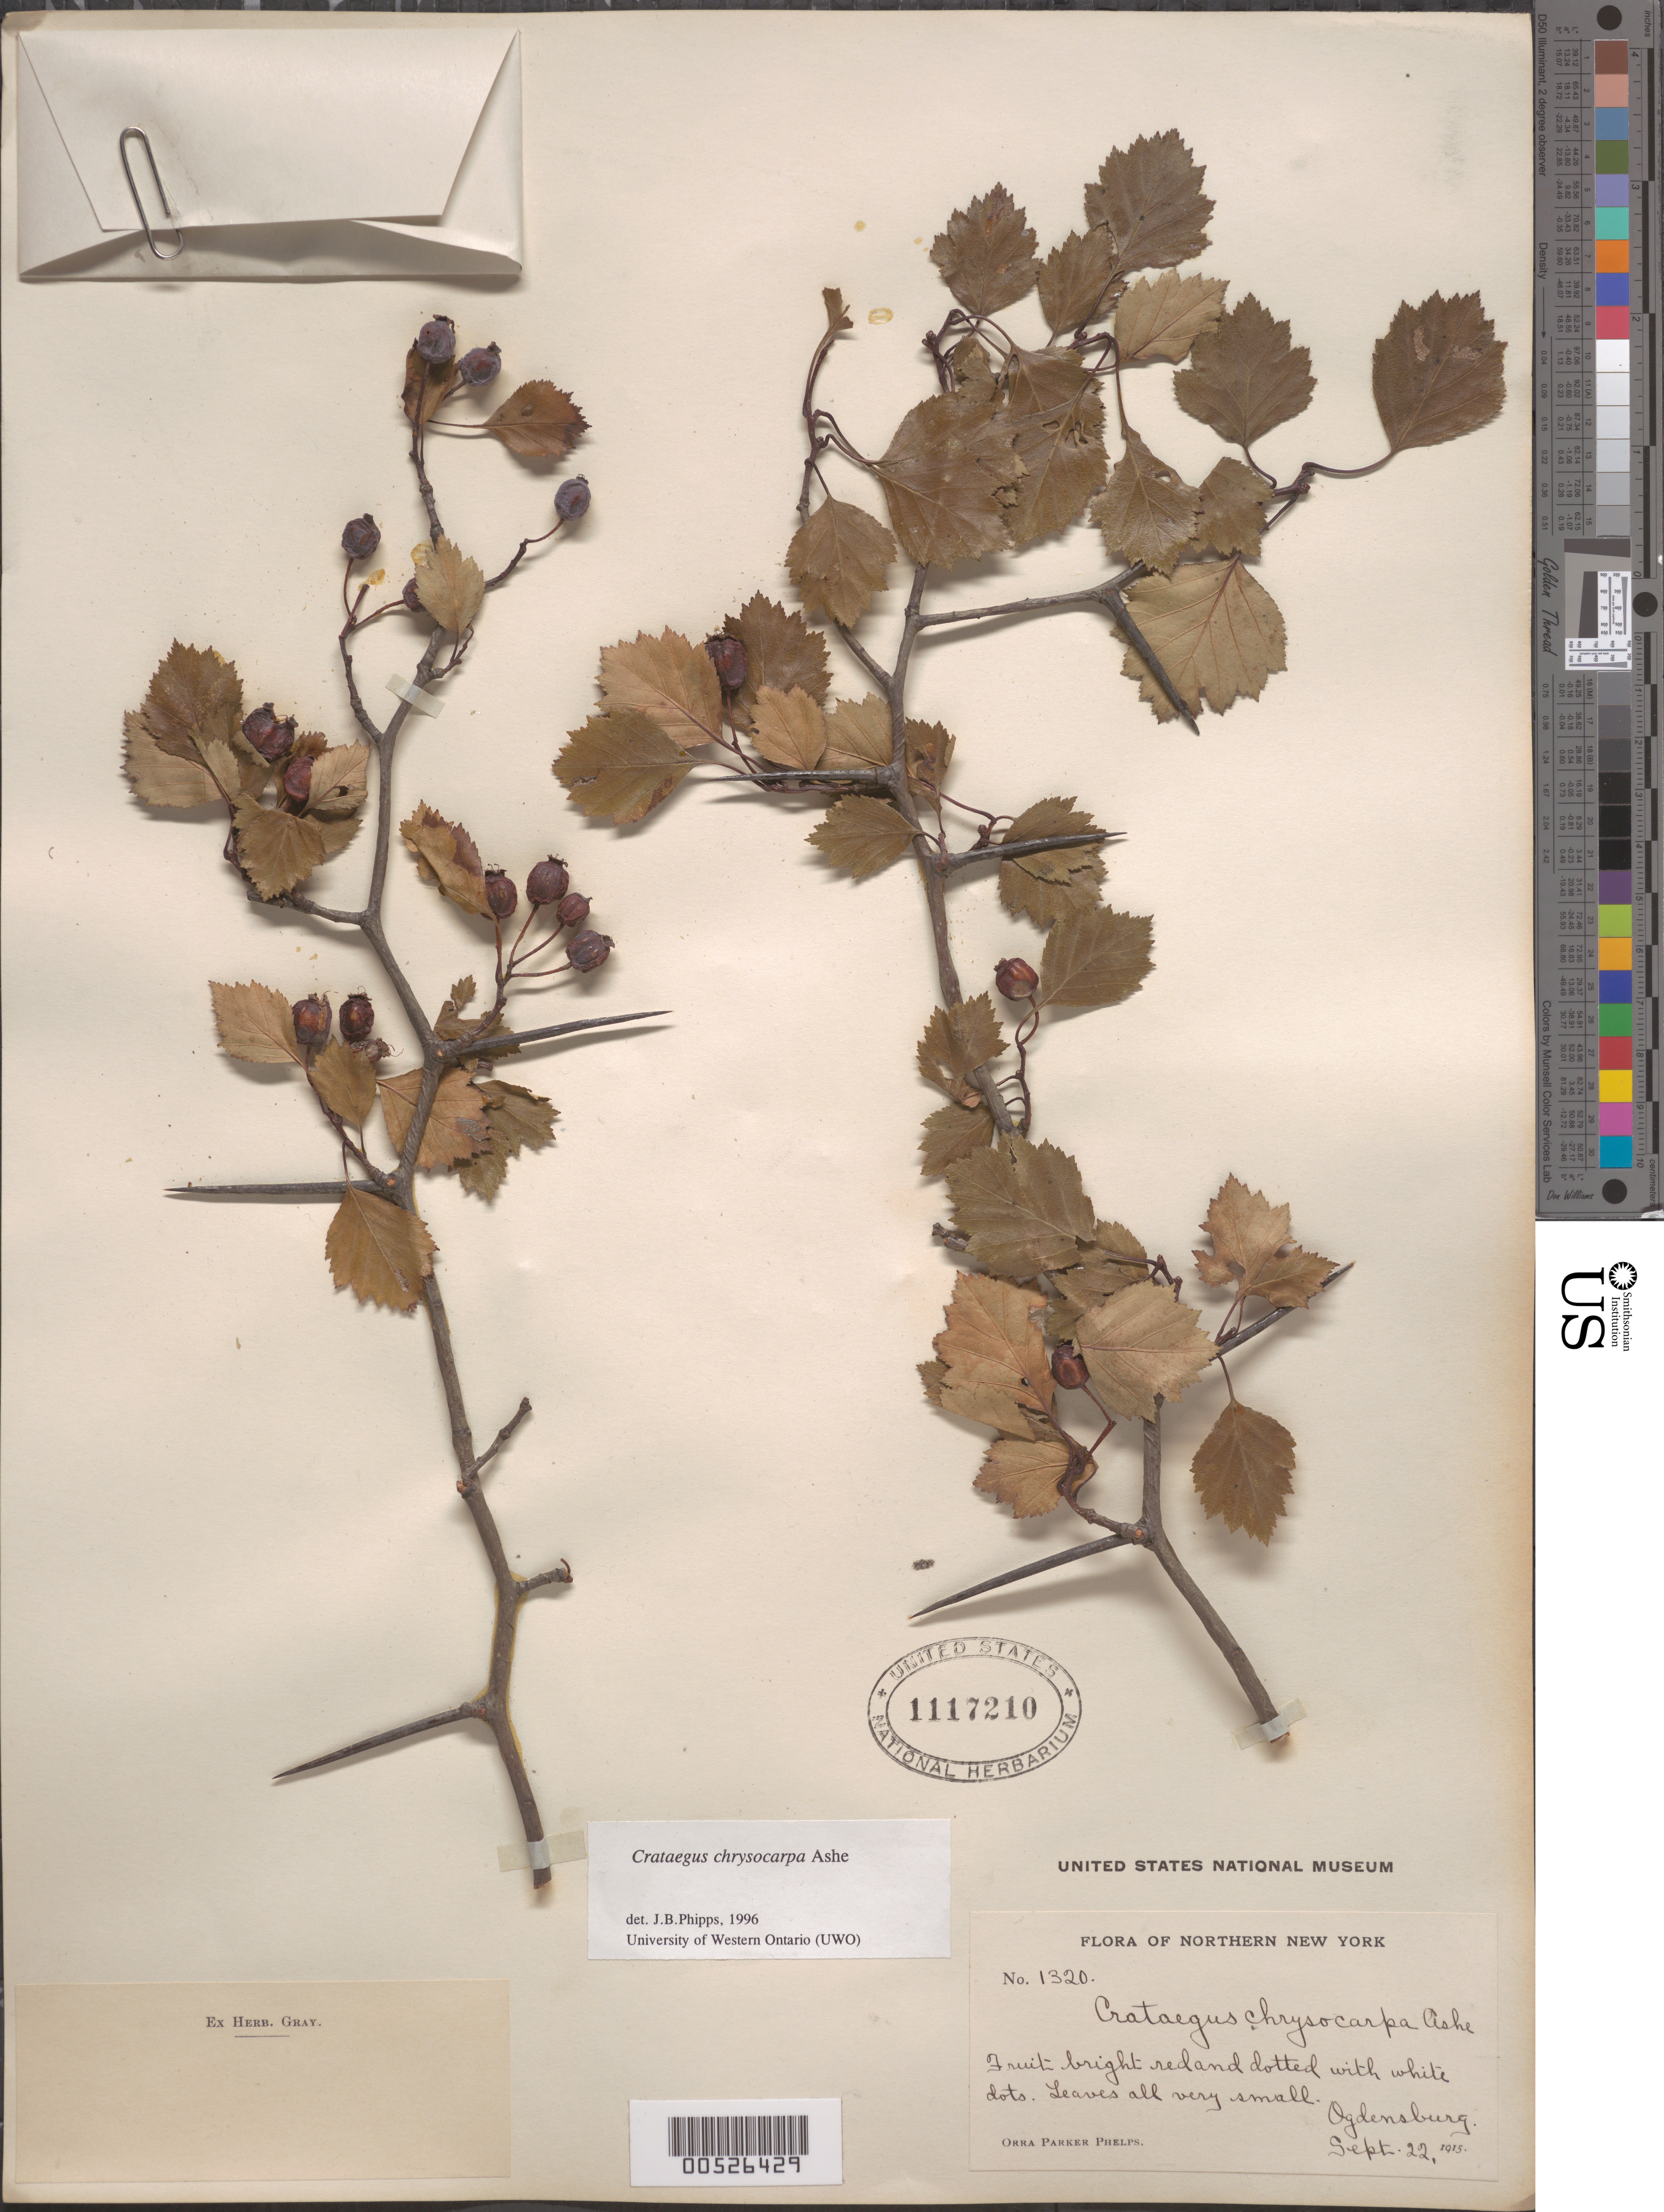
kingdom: Plantae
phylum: Tracheophyta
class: Magnoliopsida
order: Rosales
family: Rosaceae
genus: Crataegus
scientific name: Crataegus chrysocarpa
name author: Ashe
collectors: O. P. Phelps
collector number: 1320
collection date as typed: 22 Sep 1915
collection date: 1915-09-22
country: United States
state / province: New York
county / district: St. Lawrence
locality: Ogdensburg, Northern New York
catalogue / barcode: US 1117210